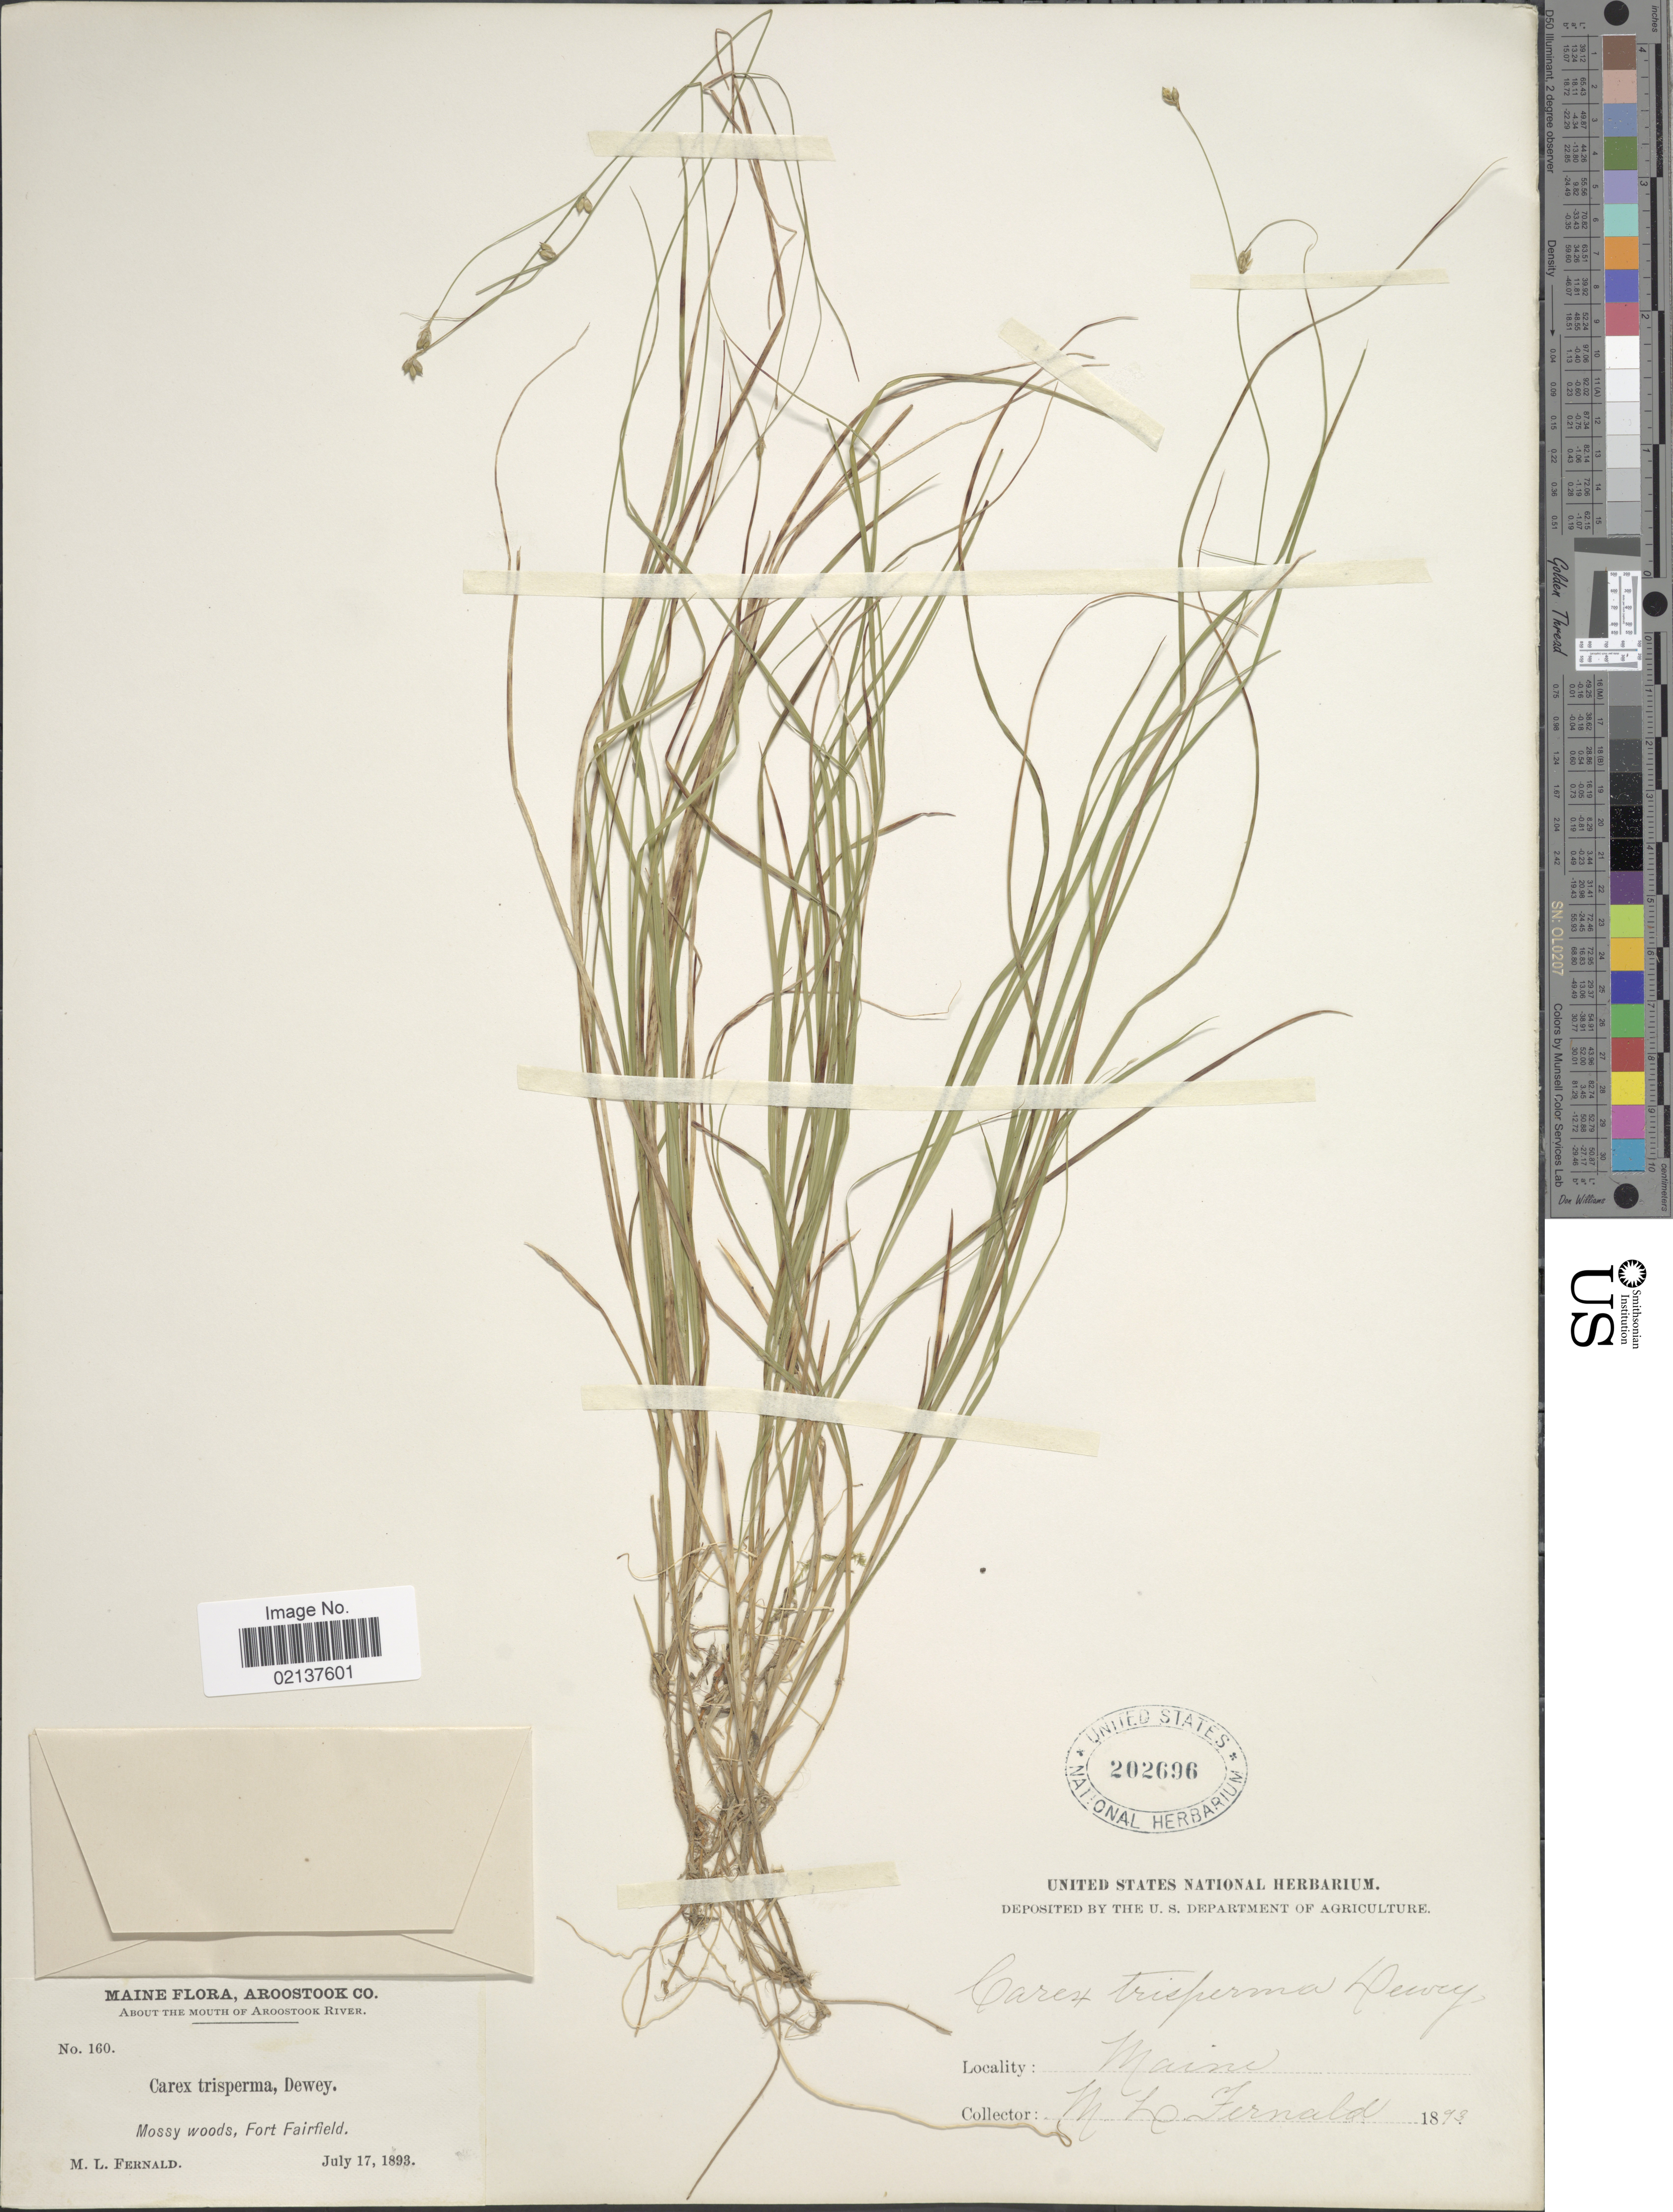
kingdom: Plantae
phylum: Tracheophyta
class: Liliopsida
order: Poales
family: Cyperaceae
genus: Carex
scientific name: Carex trisperma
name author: Dewey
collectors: M. L. Fernald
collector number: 160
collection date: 1893-07-17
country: United States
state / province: Maine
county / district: Aroostook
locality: Aroostook Co, about the mouth of Aroostook River, Fort Fairfield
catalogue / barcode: US 202696